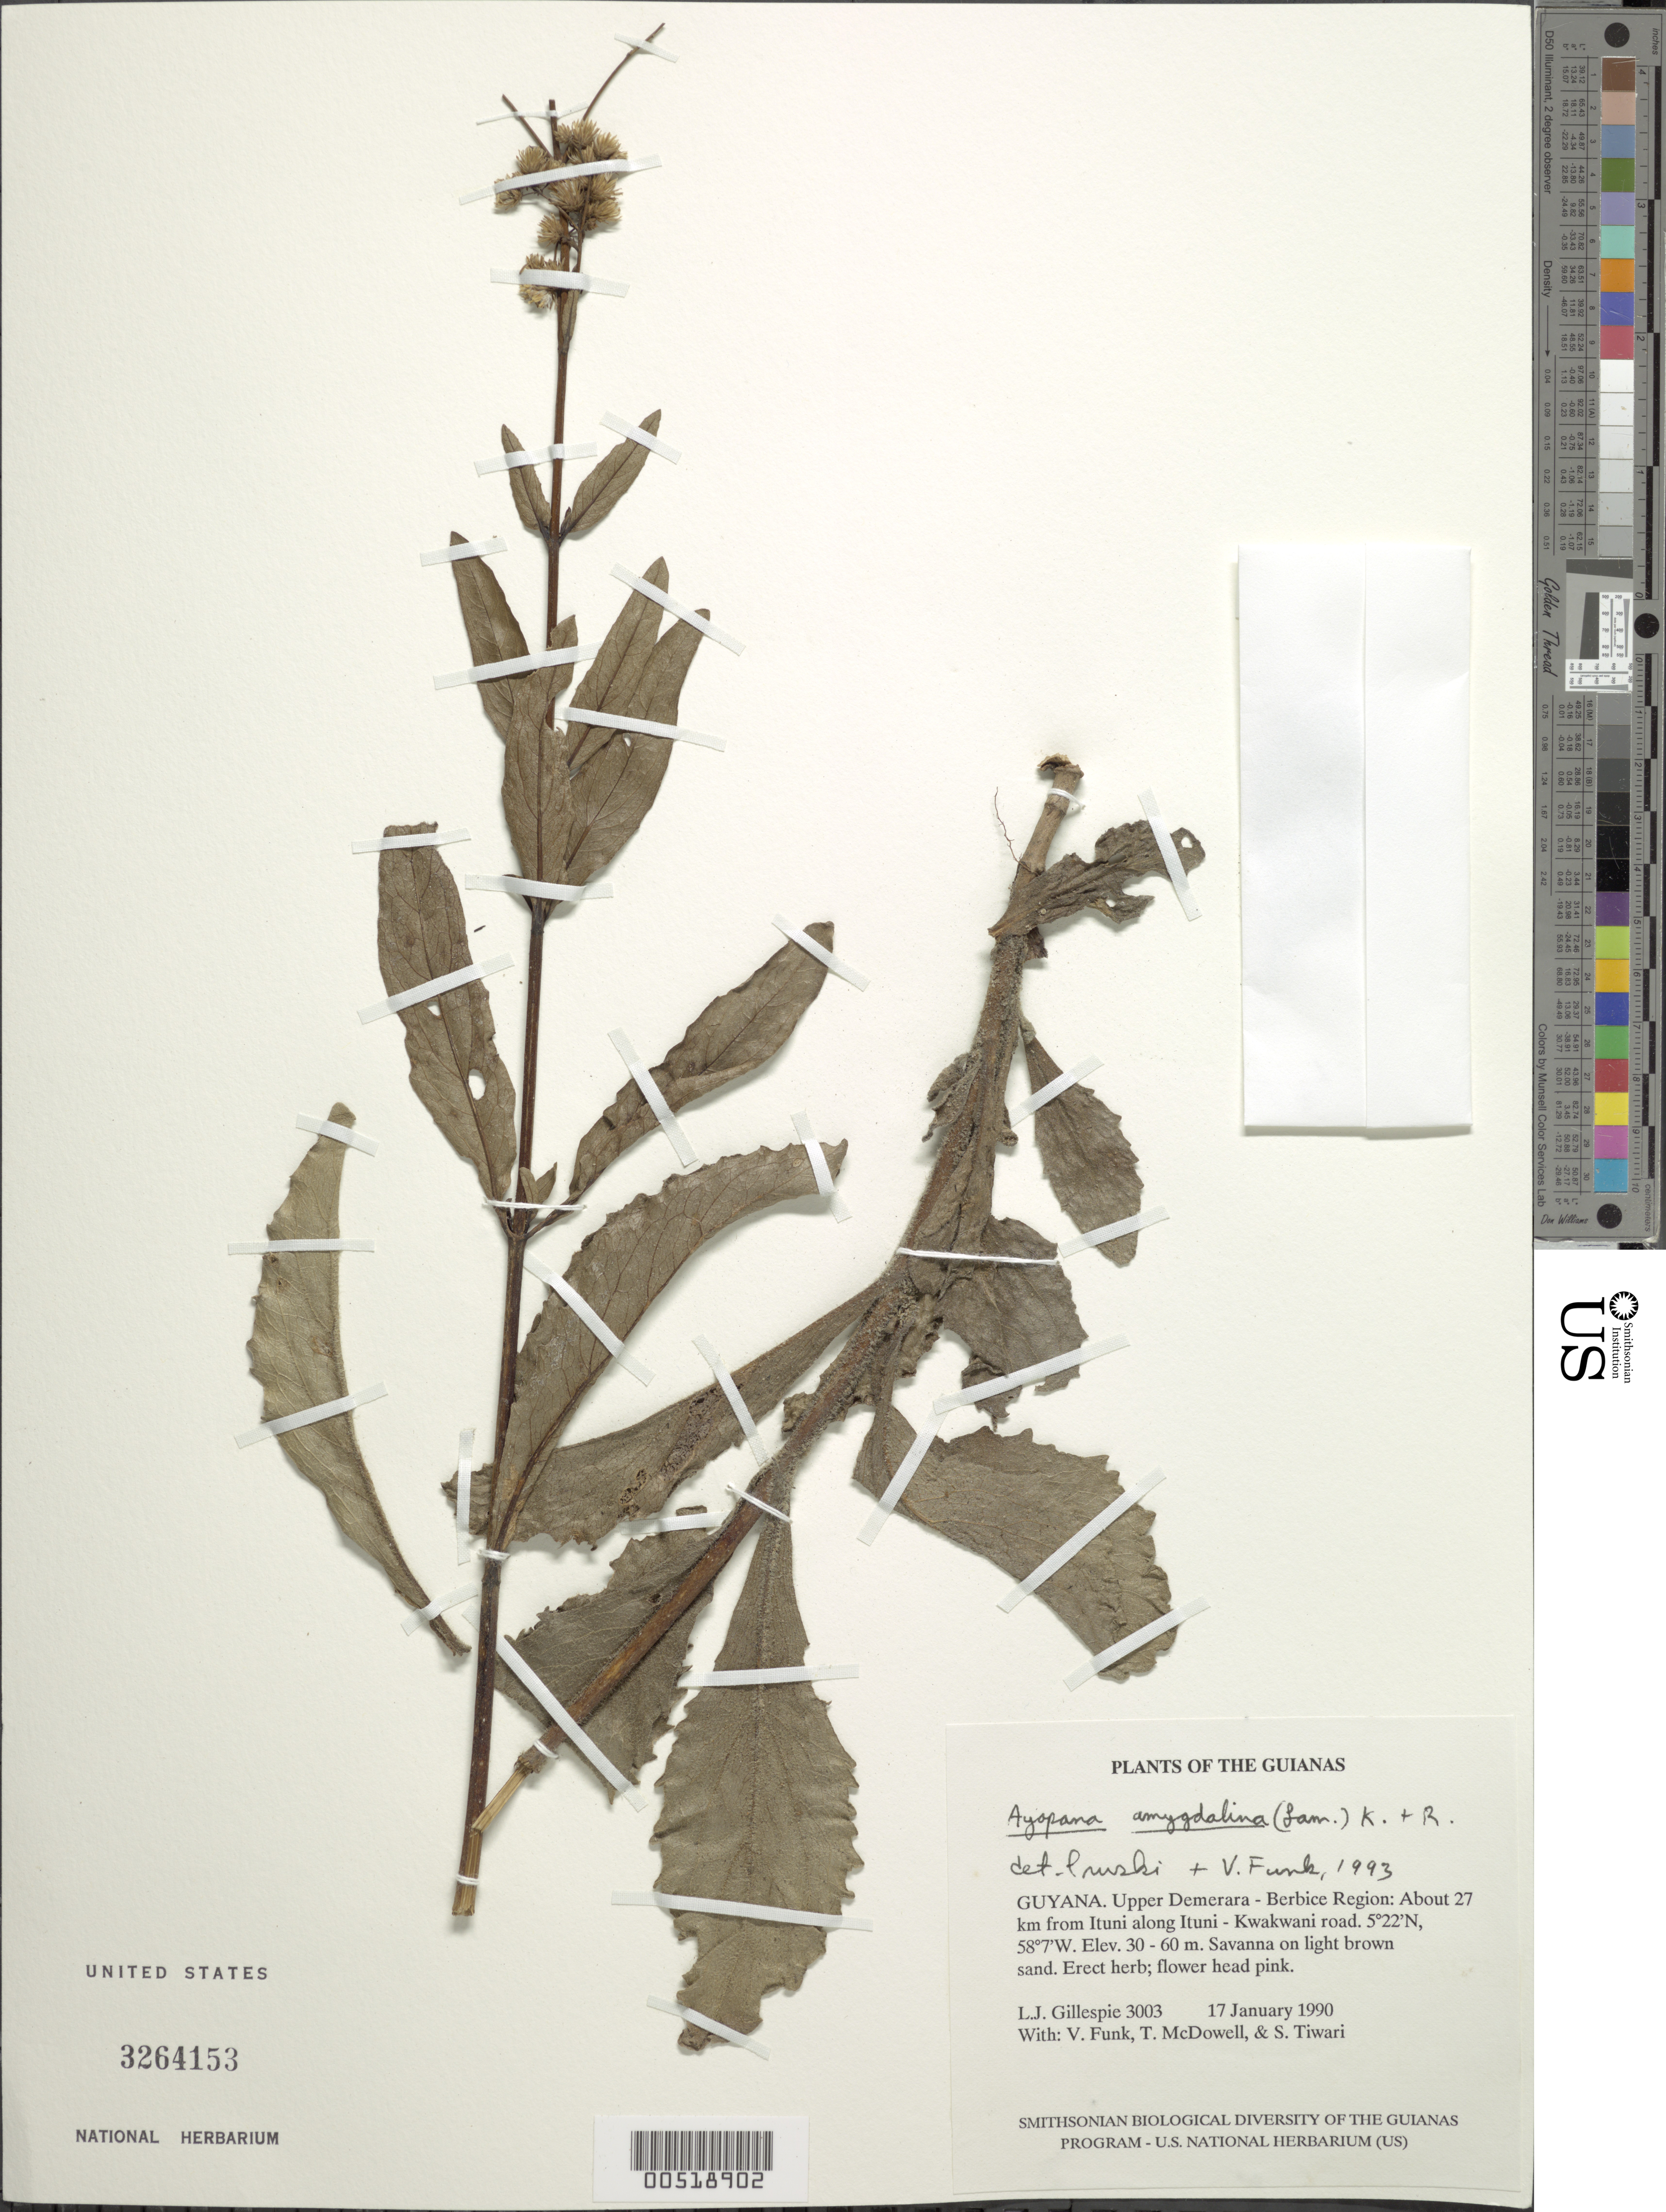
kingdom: Plantae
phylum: Tracheophyta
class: Magnoliopsida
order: Asterales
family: Asteraceae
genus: Ayapana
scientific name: Ayapana amygdalina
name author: (Lam.) R.M. King & H. Rob.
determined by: Pruski, J. F.; Funk, V. A.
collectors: L. J. Gillespie, V. Funk, T. McDowell & S. Tiwari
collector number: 3003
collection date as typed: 17 January 1990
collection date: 1990-01-17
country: Guyana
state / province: U. Demerara-Berbice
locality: About 27 km from Ituni along Ituni - Kwakwani road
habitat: Savanna on light brown sand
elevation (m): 30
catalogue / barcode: US 3264153